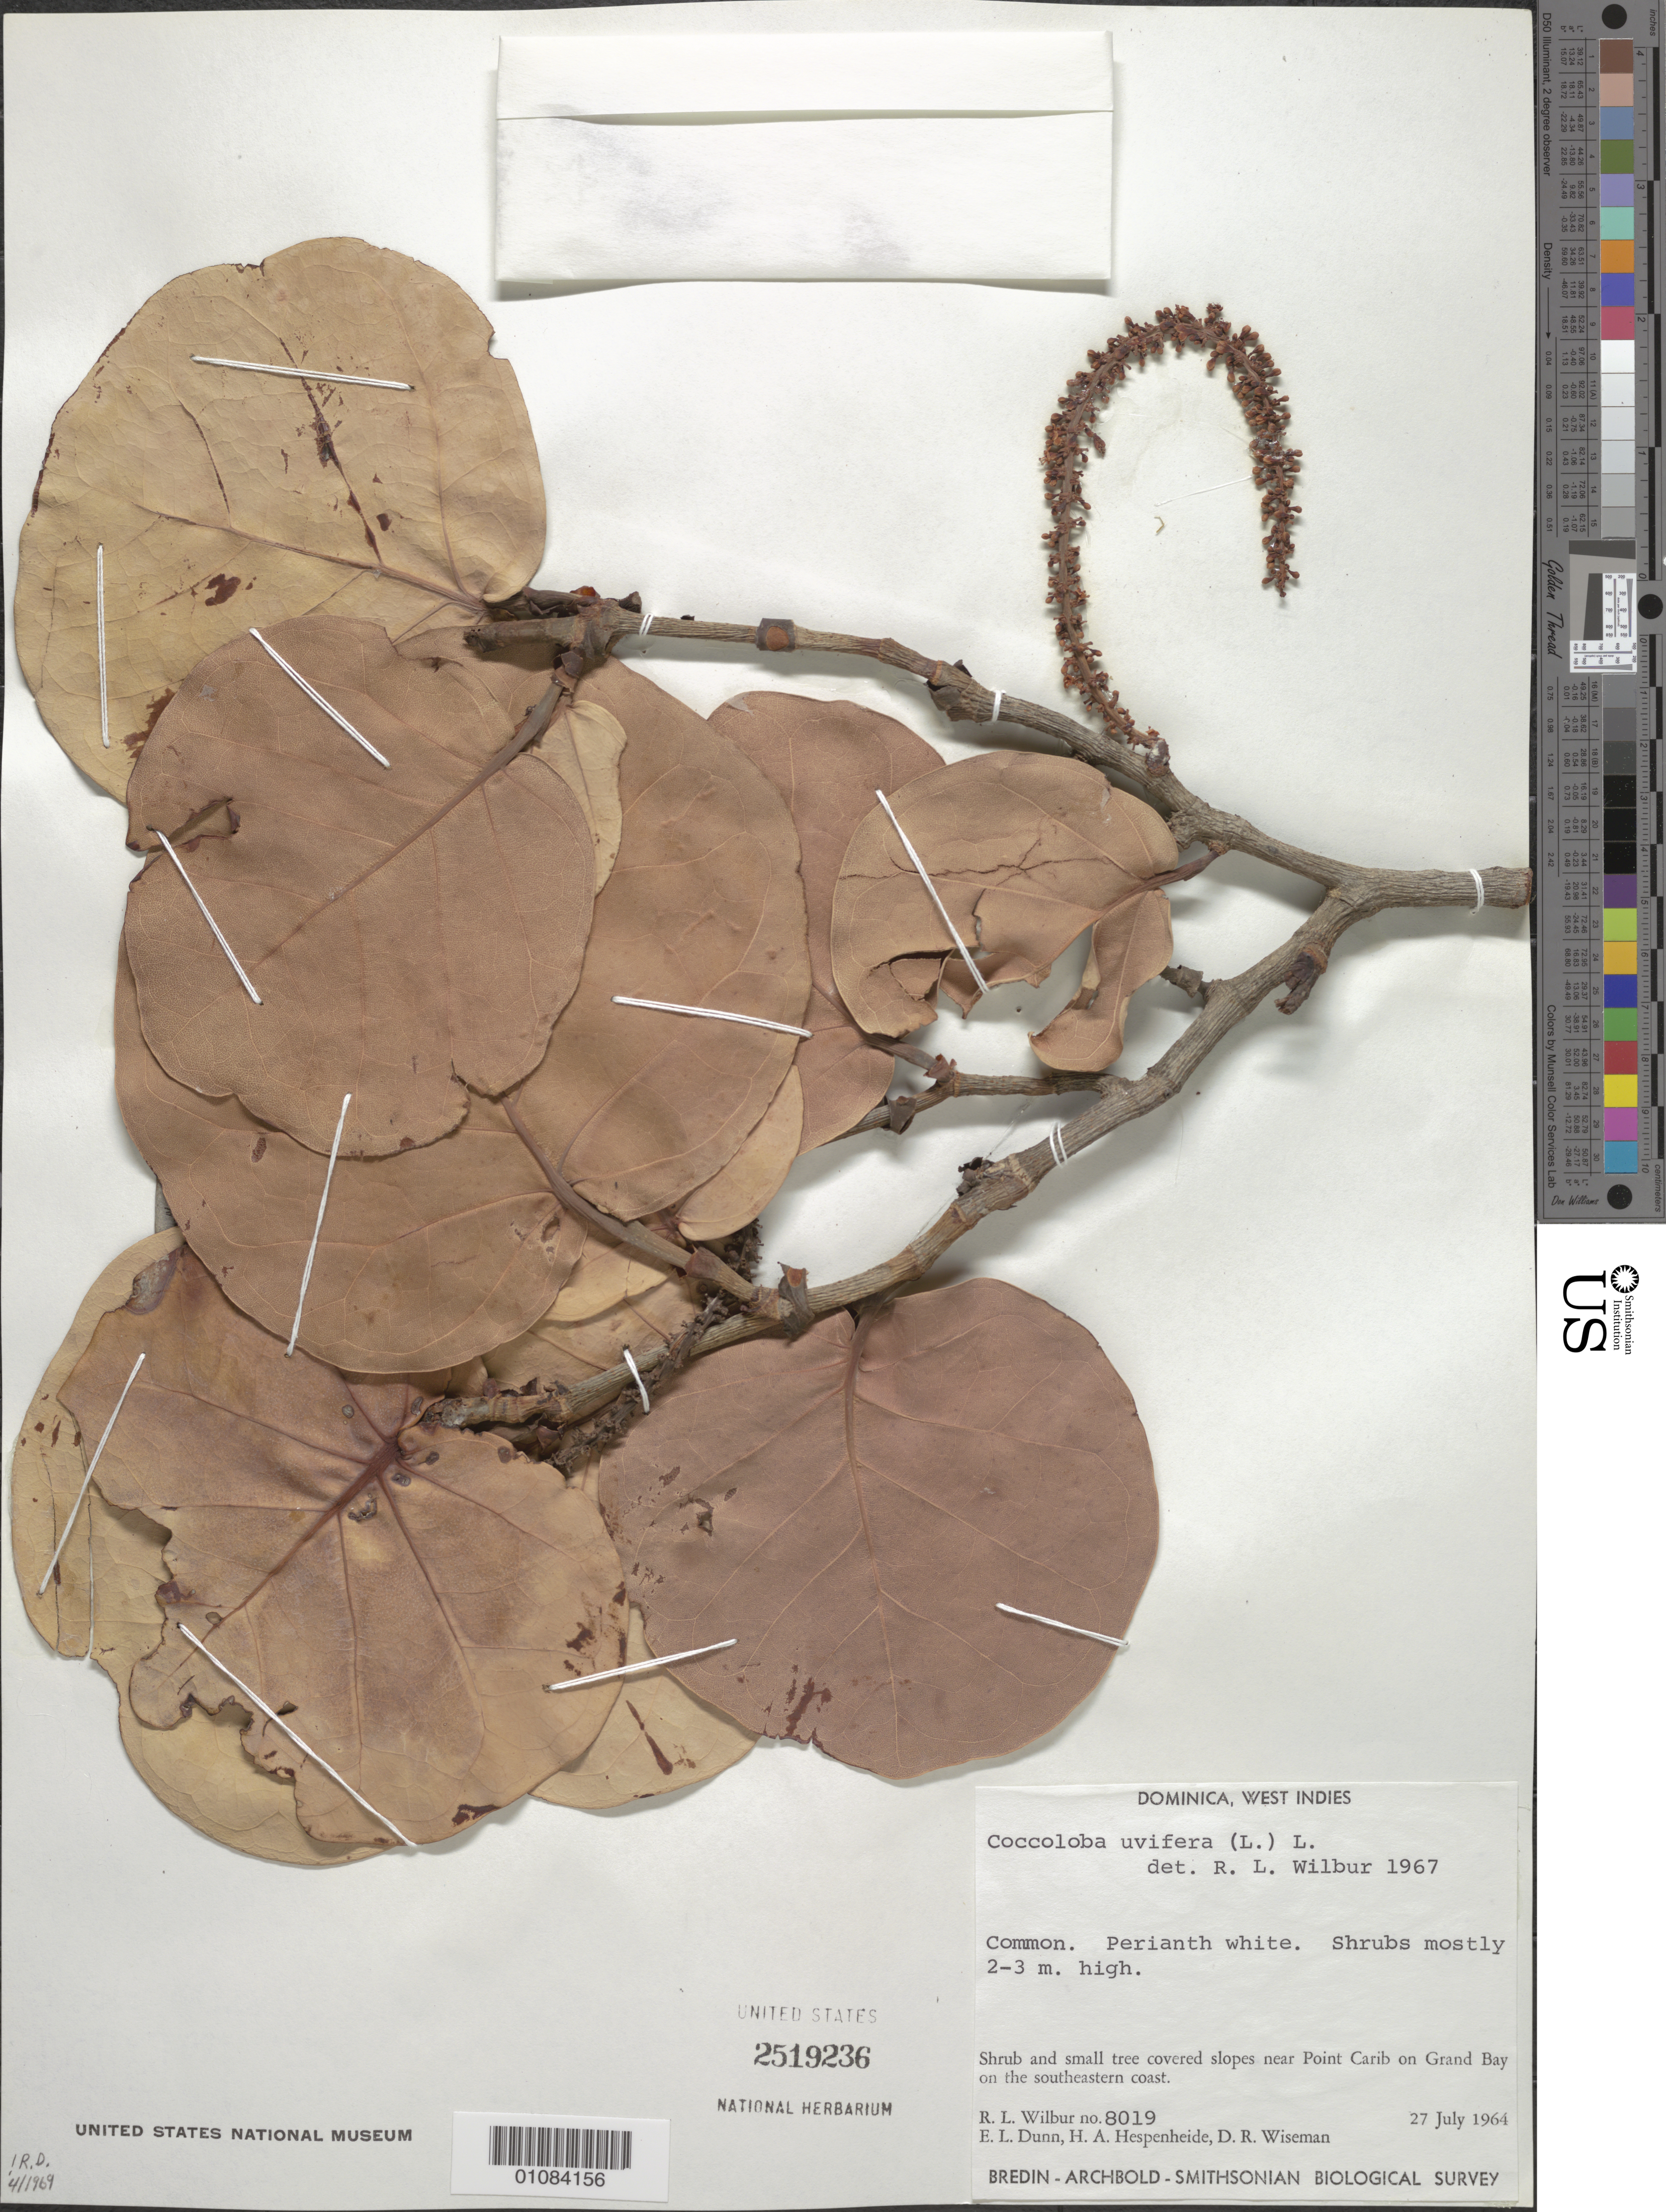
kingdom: Plantae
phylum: Tracheophyta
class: Magnoliopsida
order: Caryophyllales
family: Polygonaceae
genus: Coccoloba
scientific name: Coccoloba uvifera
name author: L.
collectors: R. L. Wilbur, E. Dunn, H. A. Hespenheide & D. R. Wiseman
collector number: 8019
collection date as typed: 27 Jul 1964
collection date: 1964-07-27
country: Dominica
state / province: St. Patrick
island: Dominica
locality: On the southeastern coast, on Grand Bay, near Point Carib.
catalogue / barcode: US 2519236